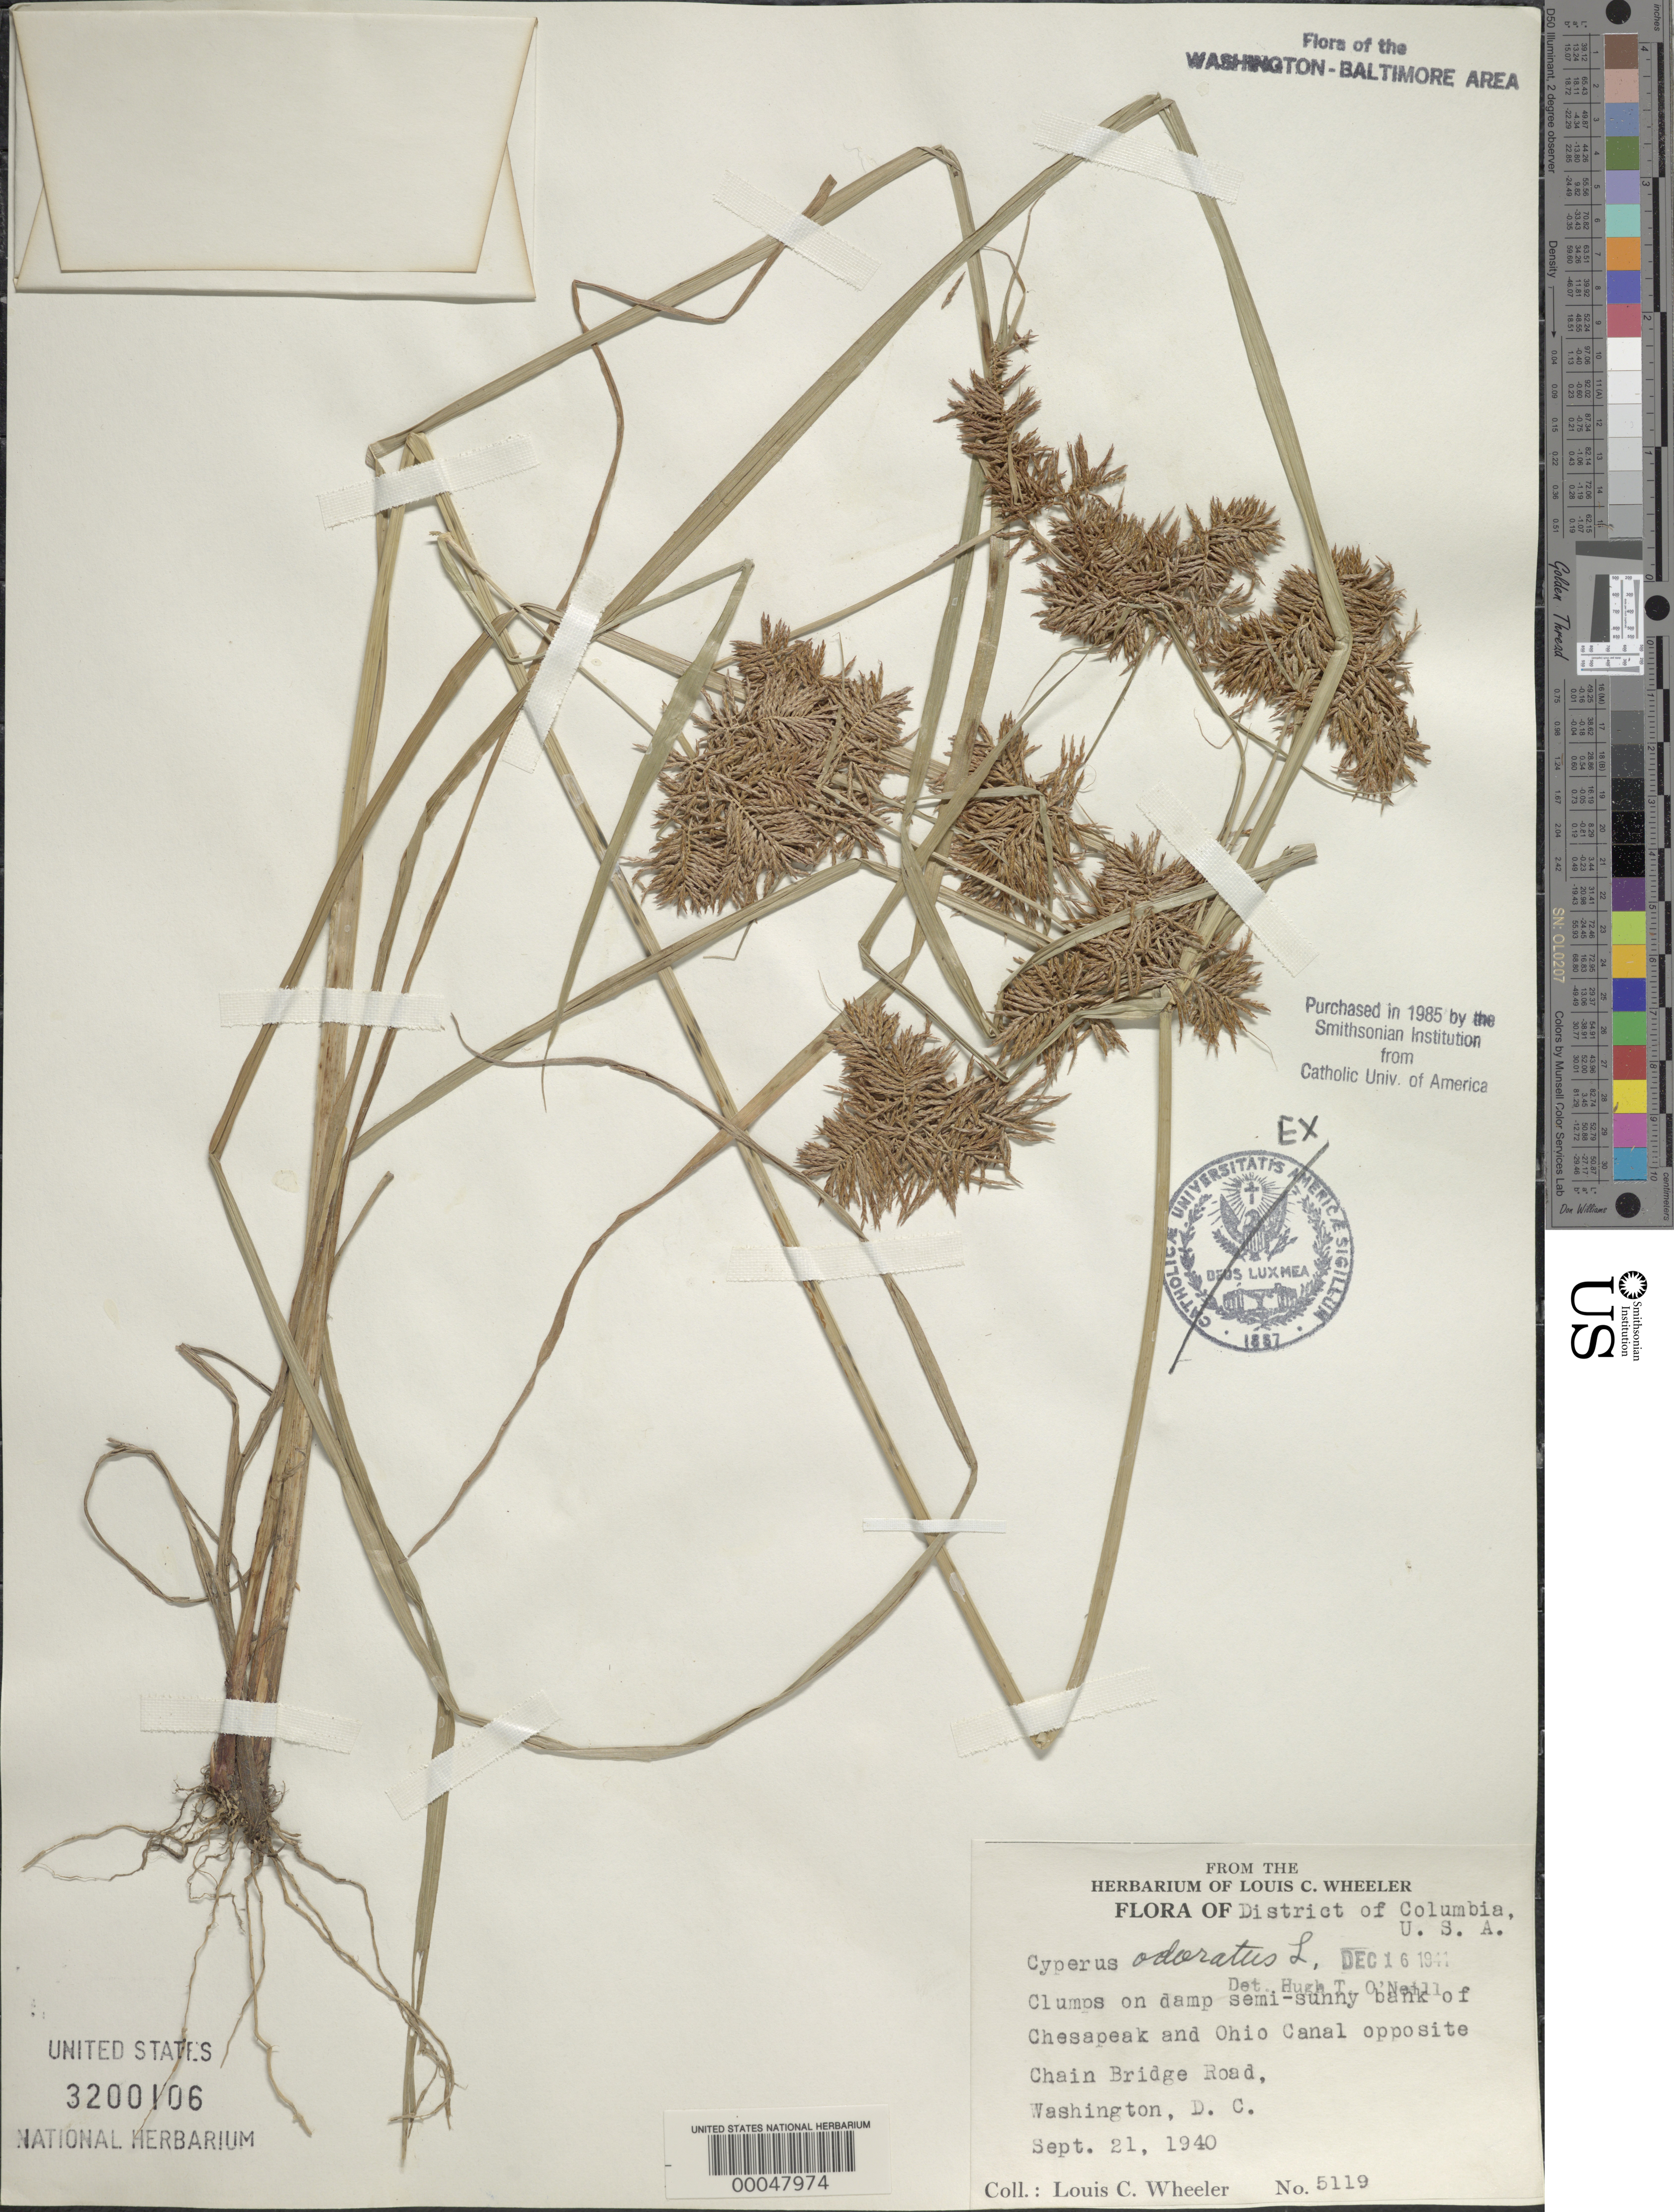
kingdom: Plantae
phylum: Tracheophyta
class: Liliopsida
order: Poales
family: Cyperaceae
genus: Cyperus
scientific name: Cyperus odoratus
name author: L.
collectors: L. C. Wheeler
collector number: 5119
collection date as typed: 21 Sep 1940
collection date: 1940-09-21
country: United States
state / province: District of Columbia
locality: Chesapeake and Ohio Canal, Chain Bridge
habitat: In pools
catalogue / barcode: US 3200106